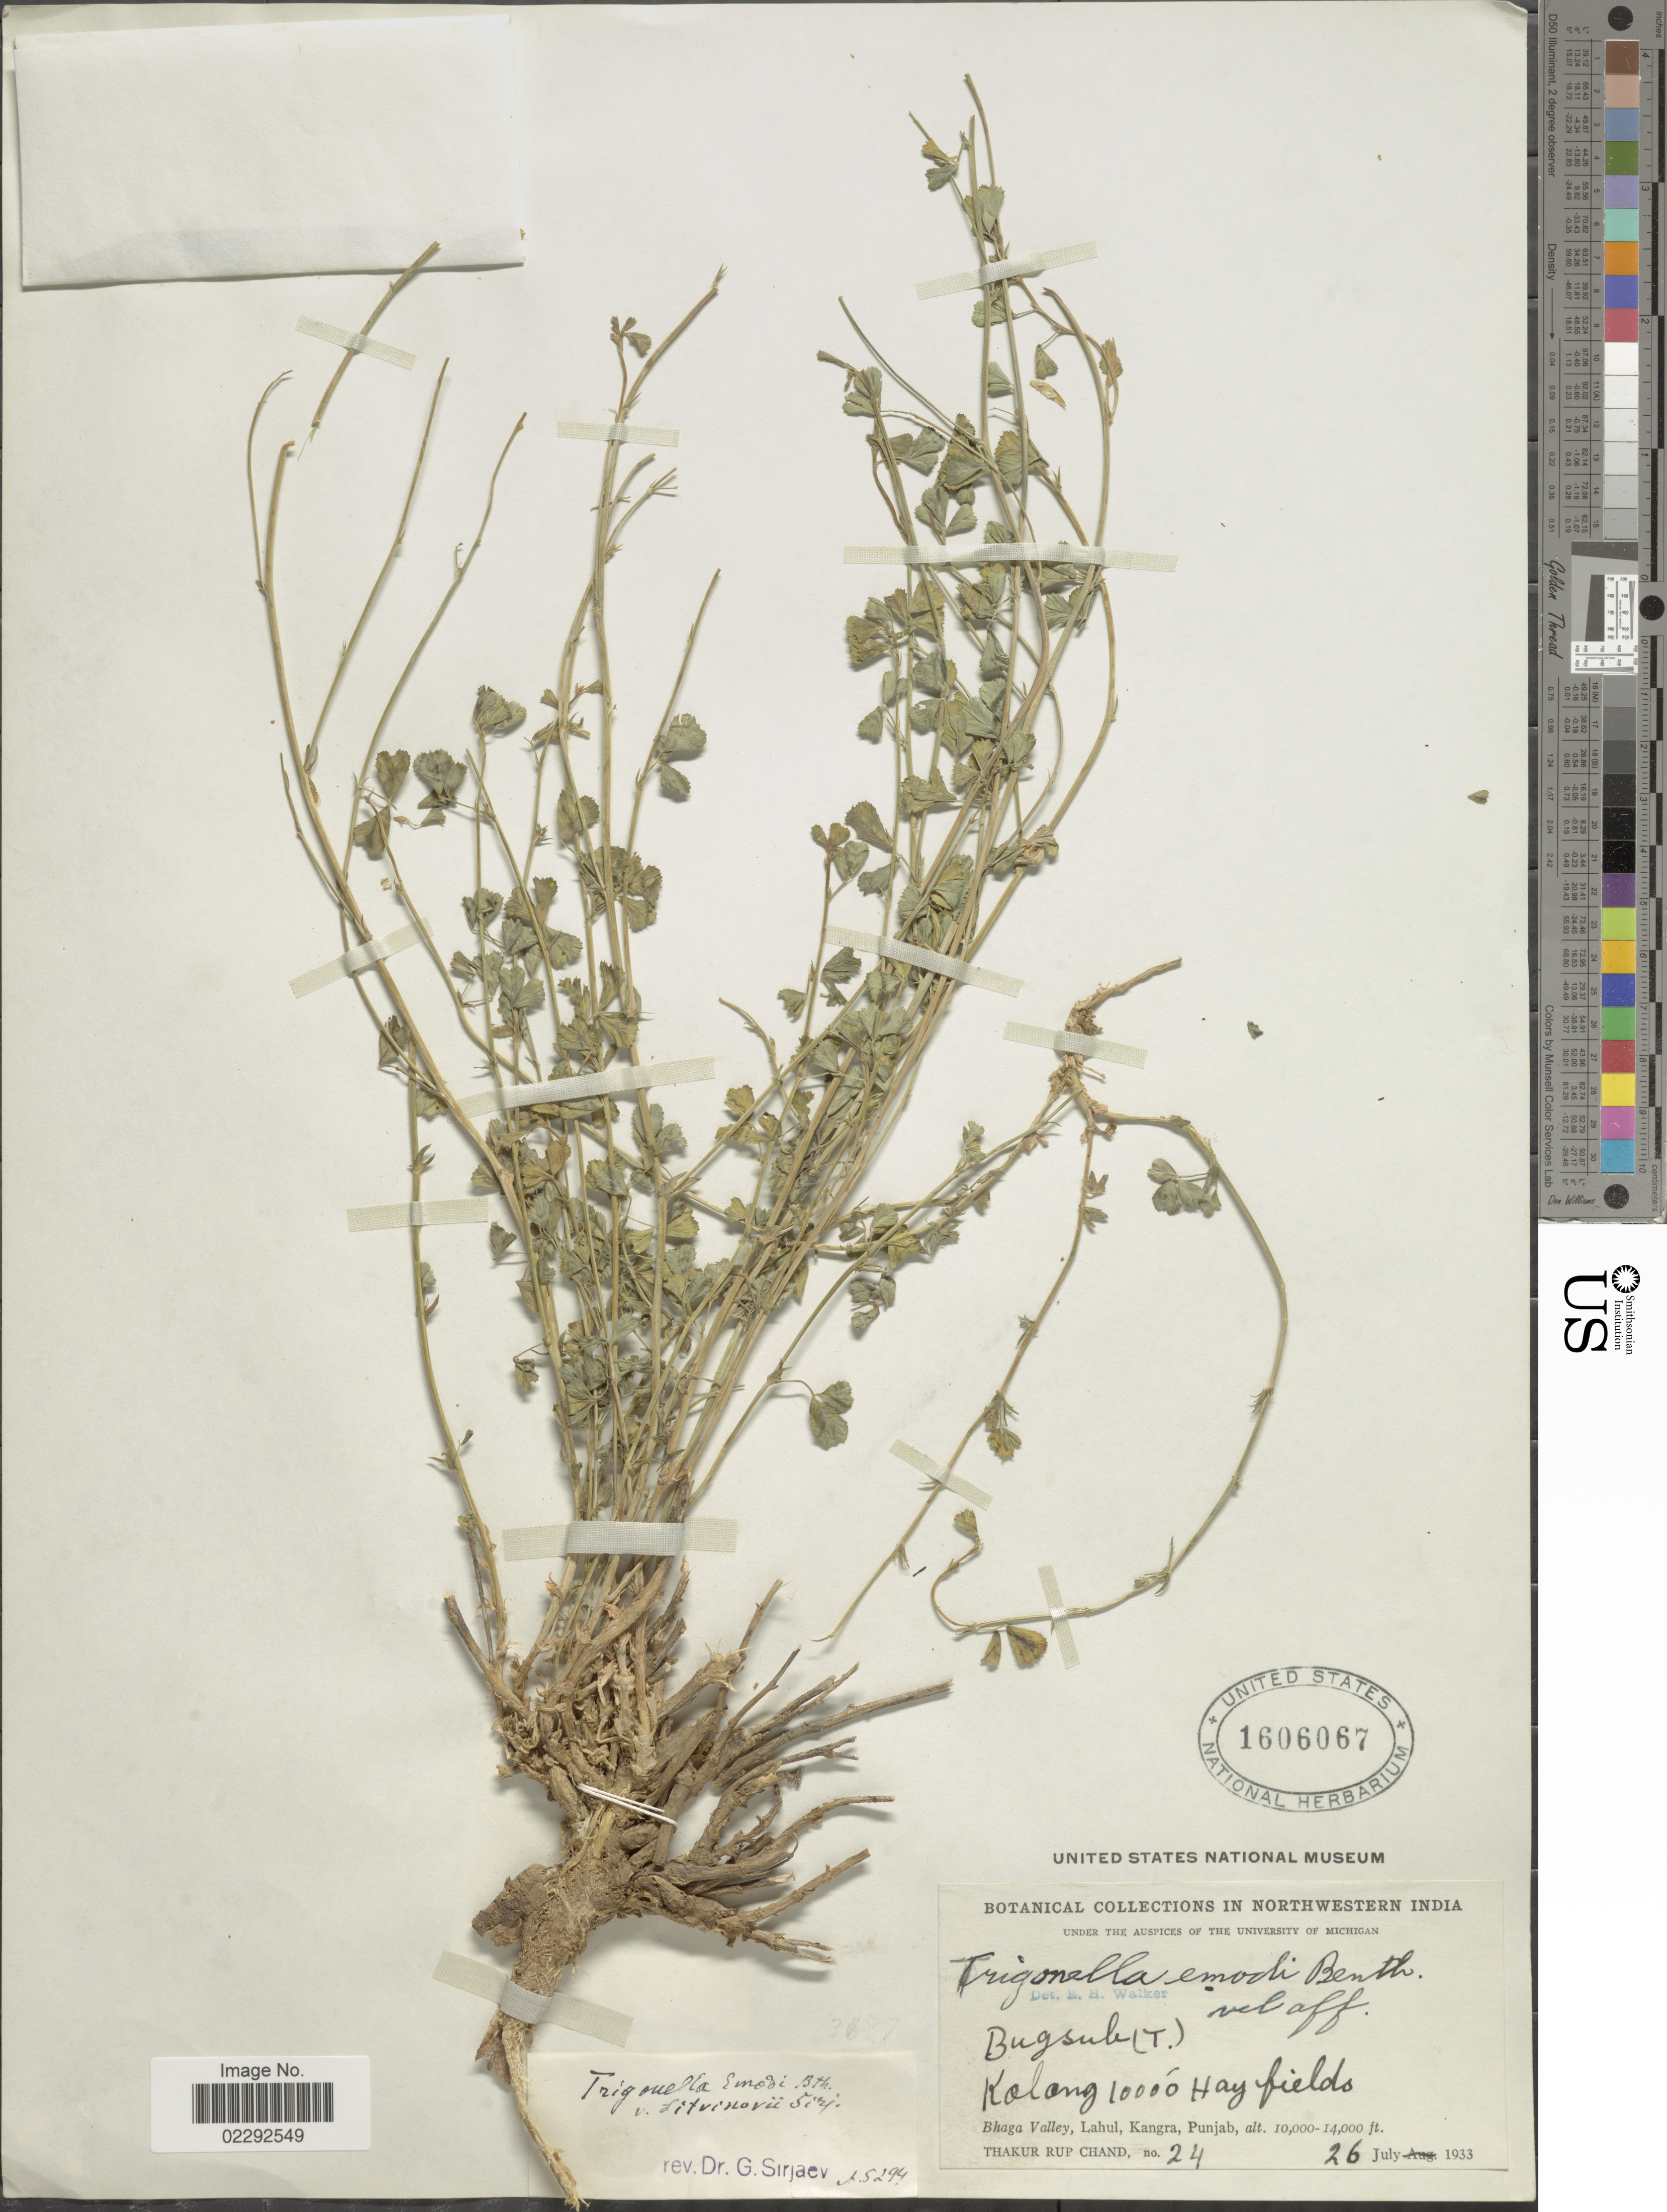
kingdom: Plantae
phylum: Tracheophyta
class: Magnoliopsida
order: Fabales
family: Fabaceae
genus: Trigonella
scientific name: Trigonella emodi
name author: Benth.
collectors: T. R. Chand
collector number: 24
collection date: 1933-07-26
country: India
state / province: Himachal Pradesh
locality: Northwestern India. Kolang. Bhaga Valley, Lahul, Kangra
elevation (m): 3048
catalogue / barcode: US 1606067